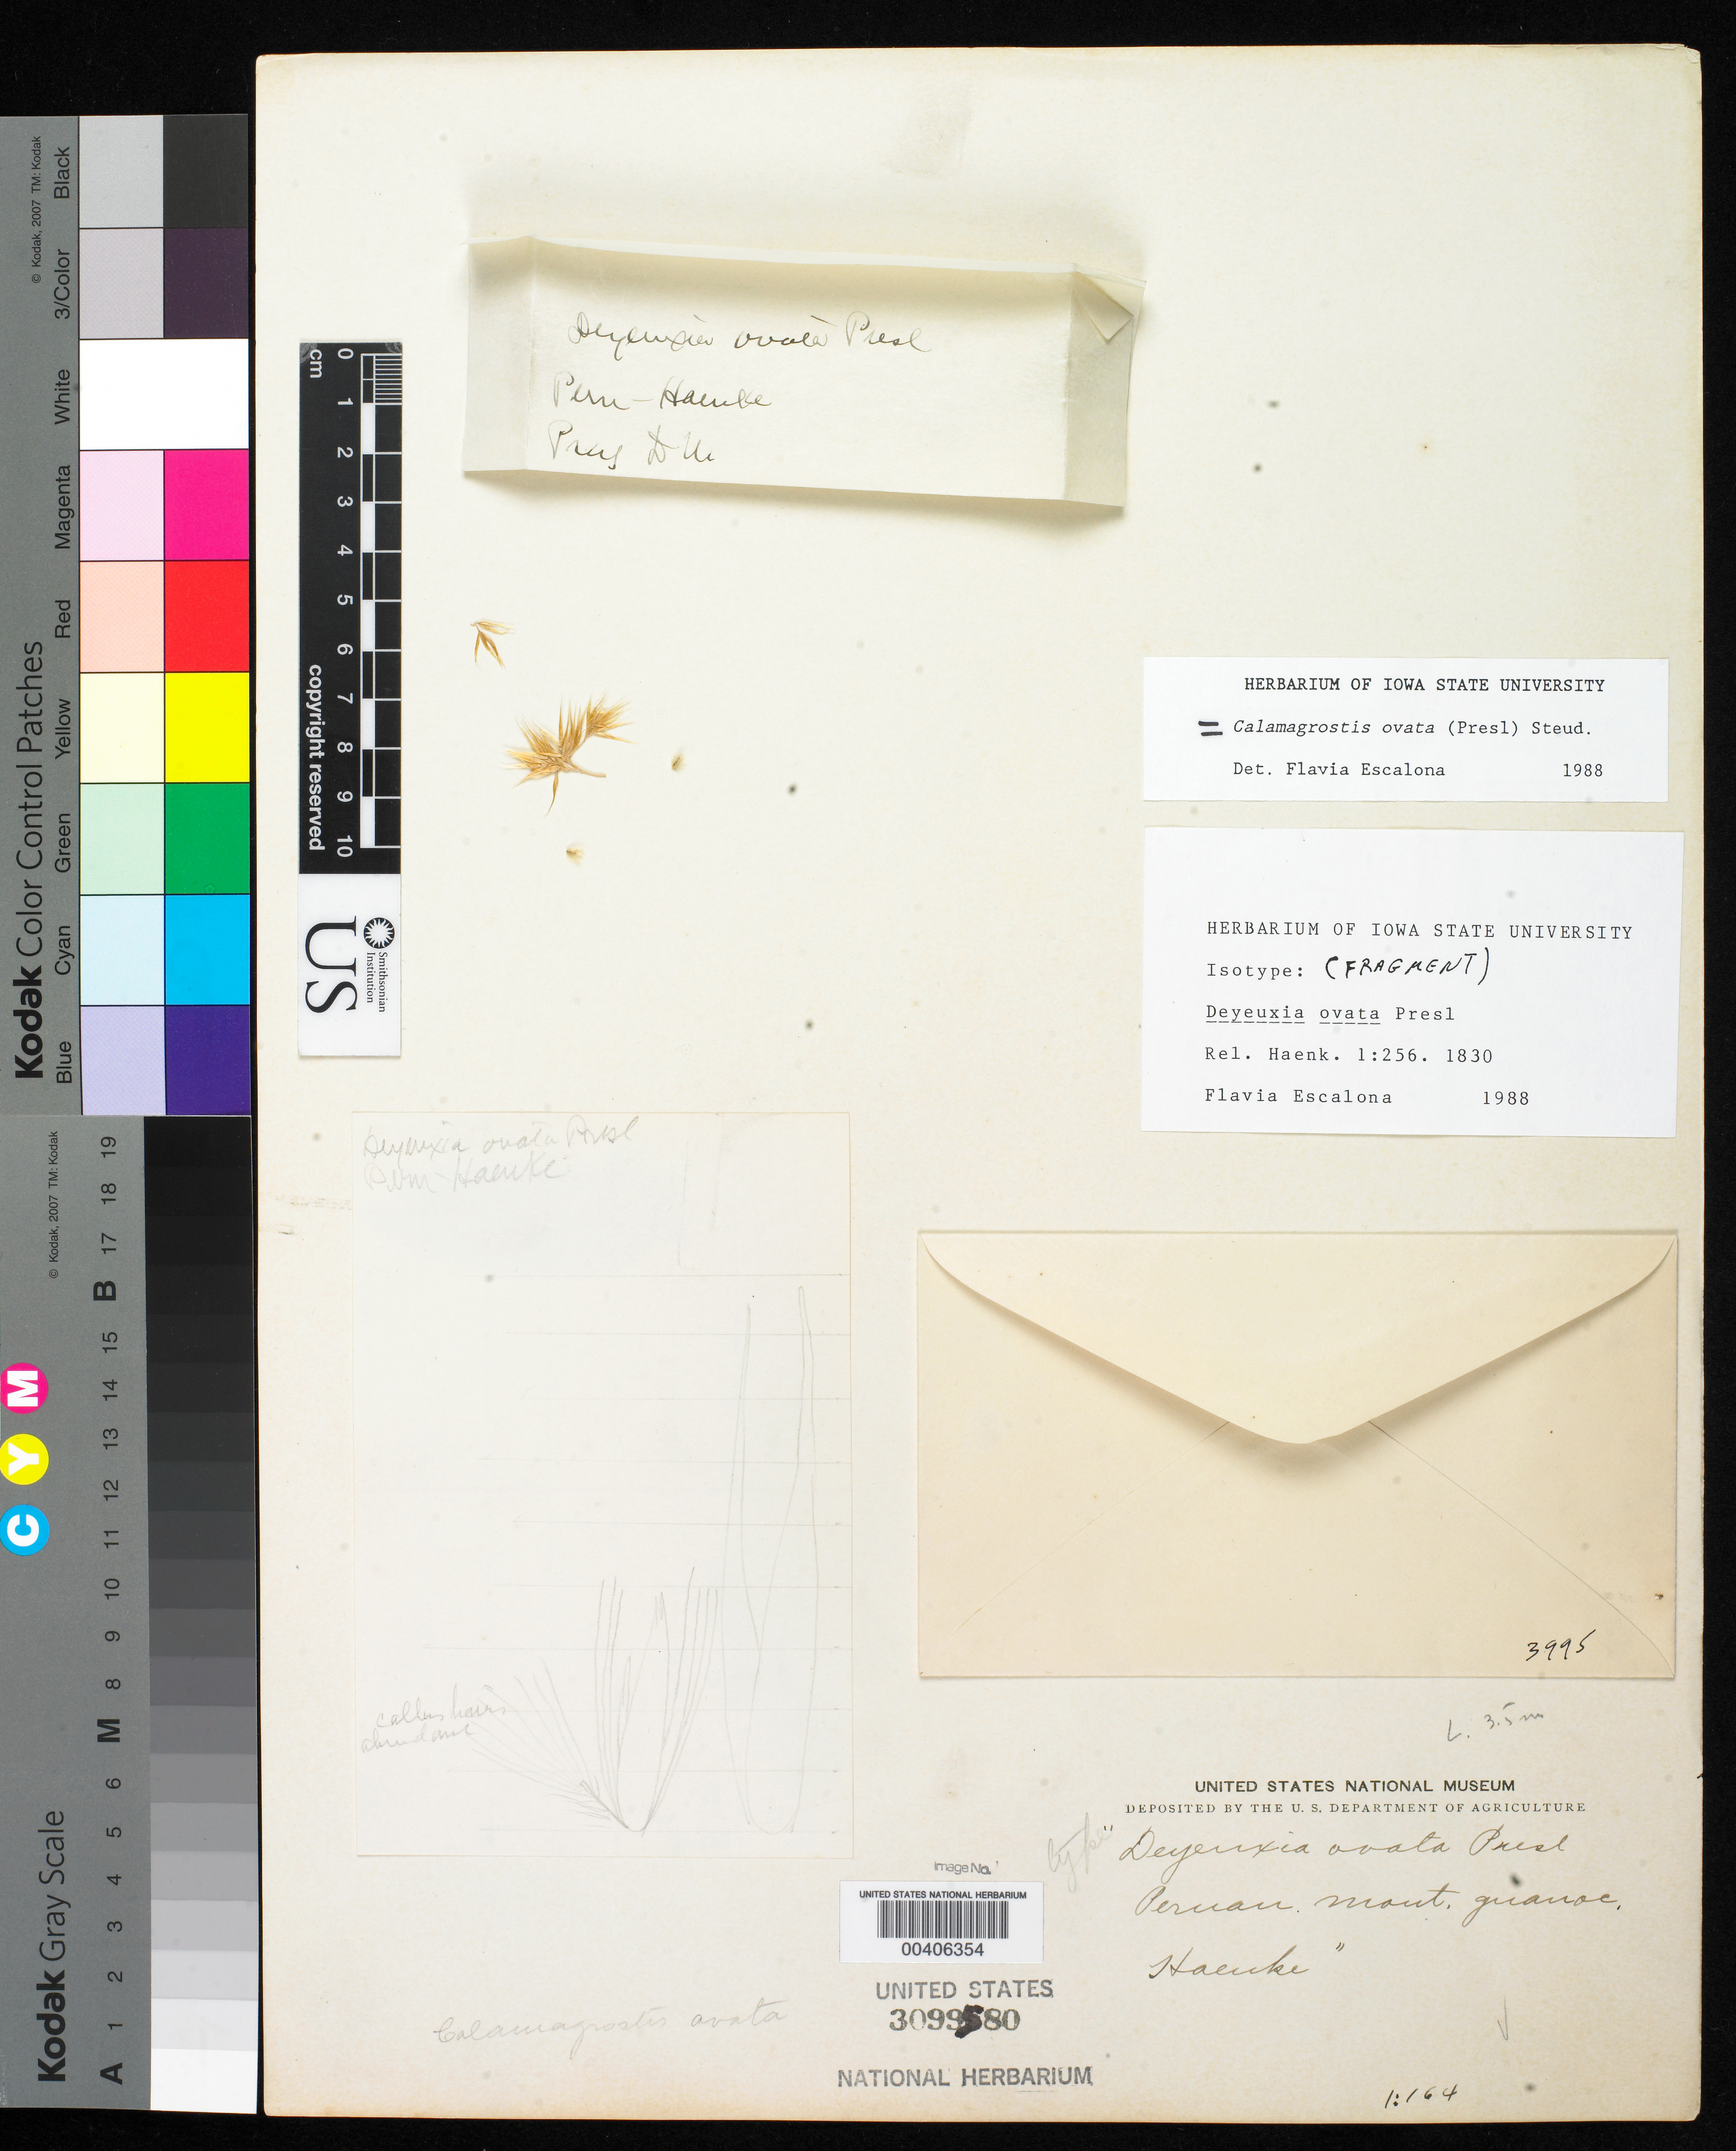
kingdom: Plantae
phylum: Tracheophyta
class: Liliopsida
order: Poales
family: Poaceae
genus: Deyeuxia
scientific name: Deyeuxia ovata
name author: J. Presl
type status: Type Fragment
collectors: T. P. X. Haenke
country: Peru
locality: Mont. Guanoc.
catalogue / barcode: US 3099580